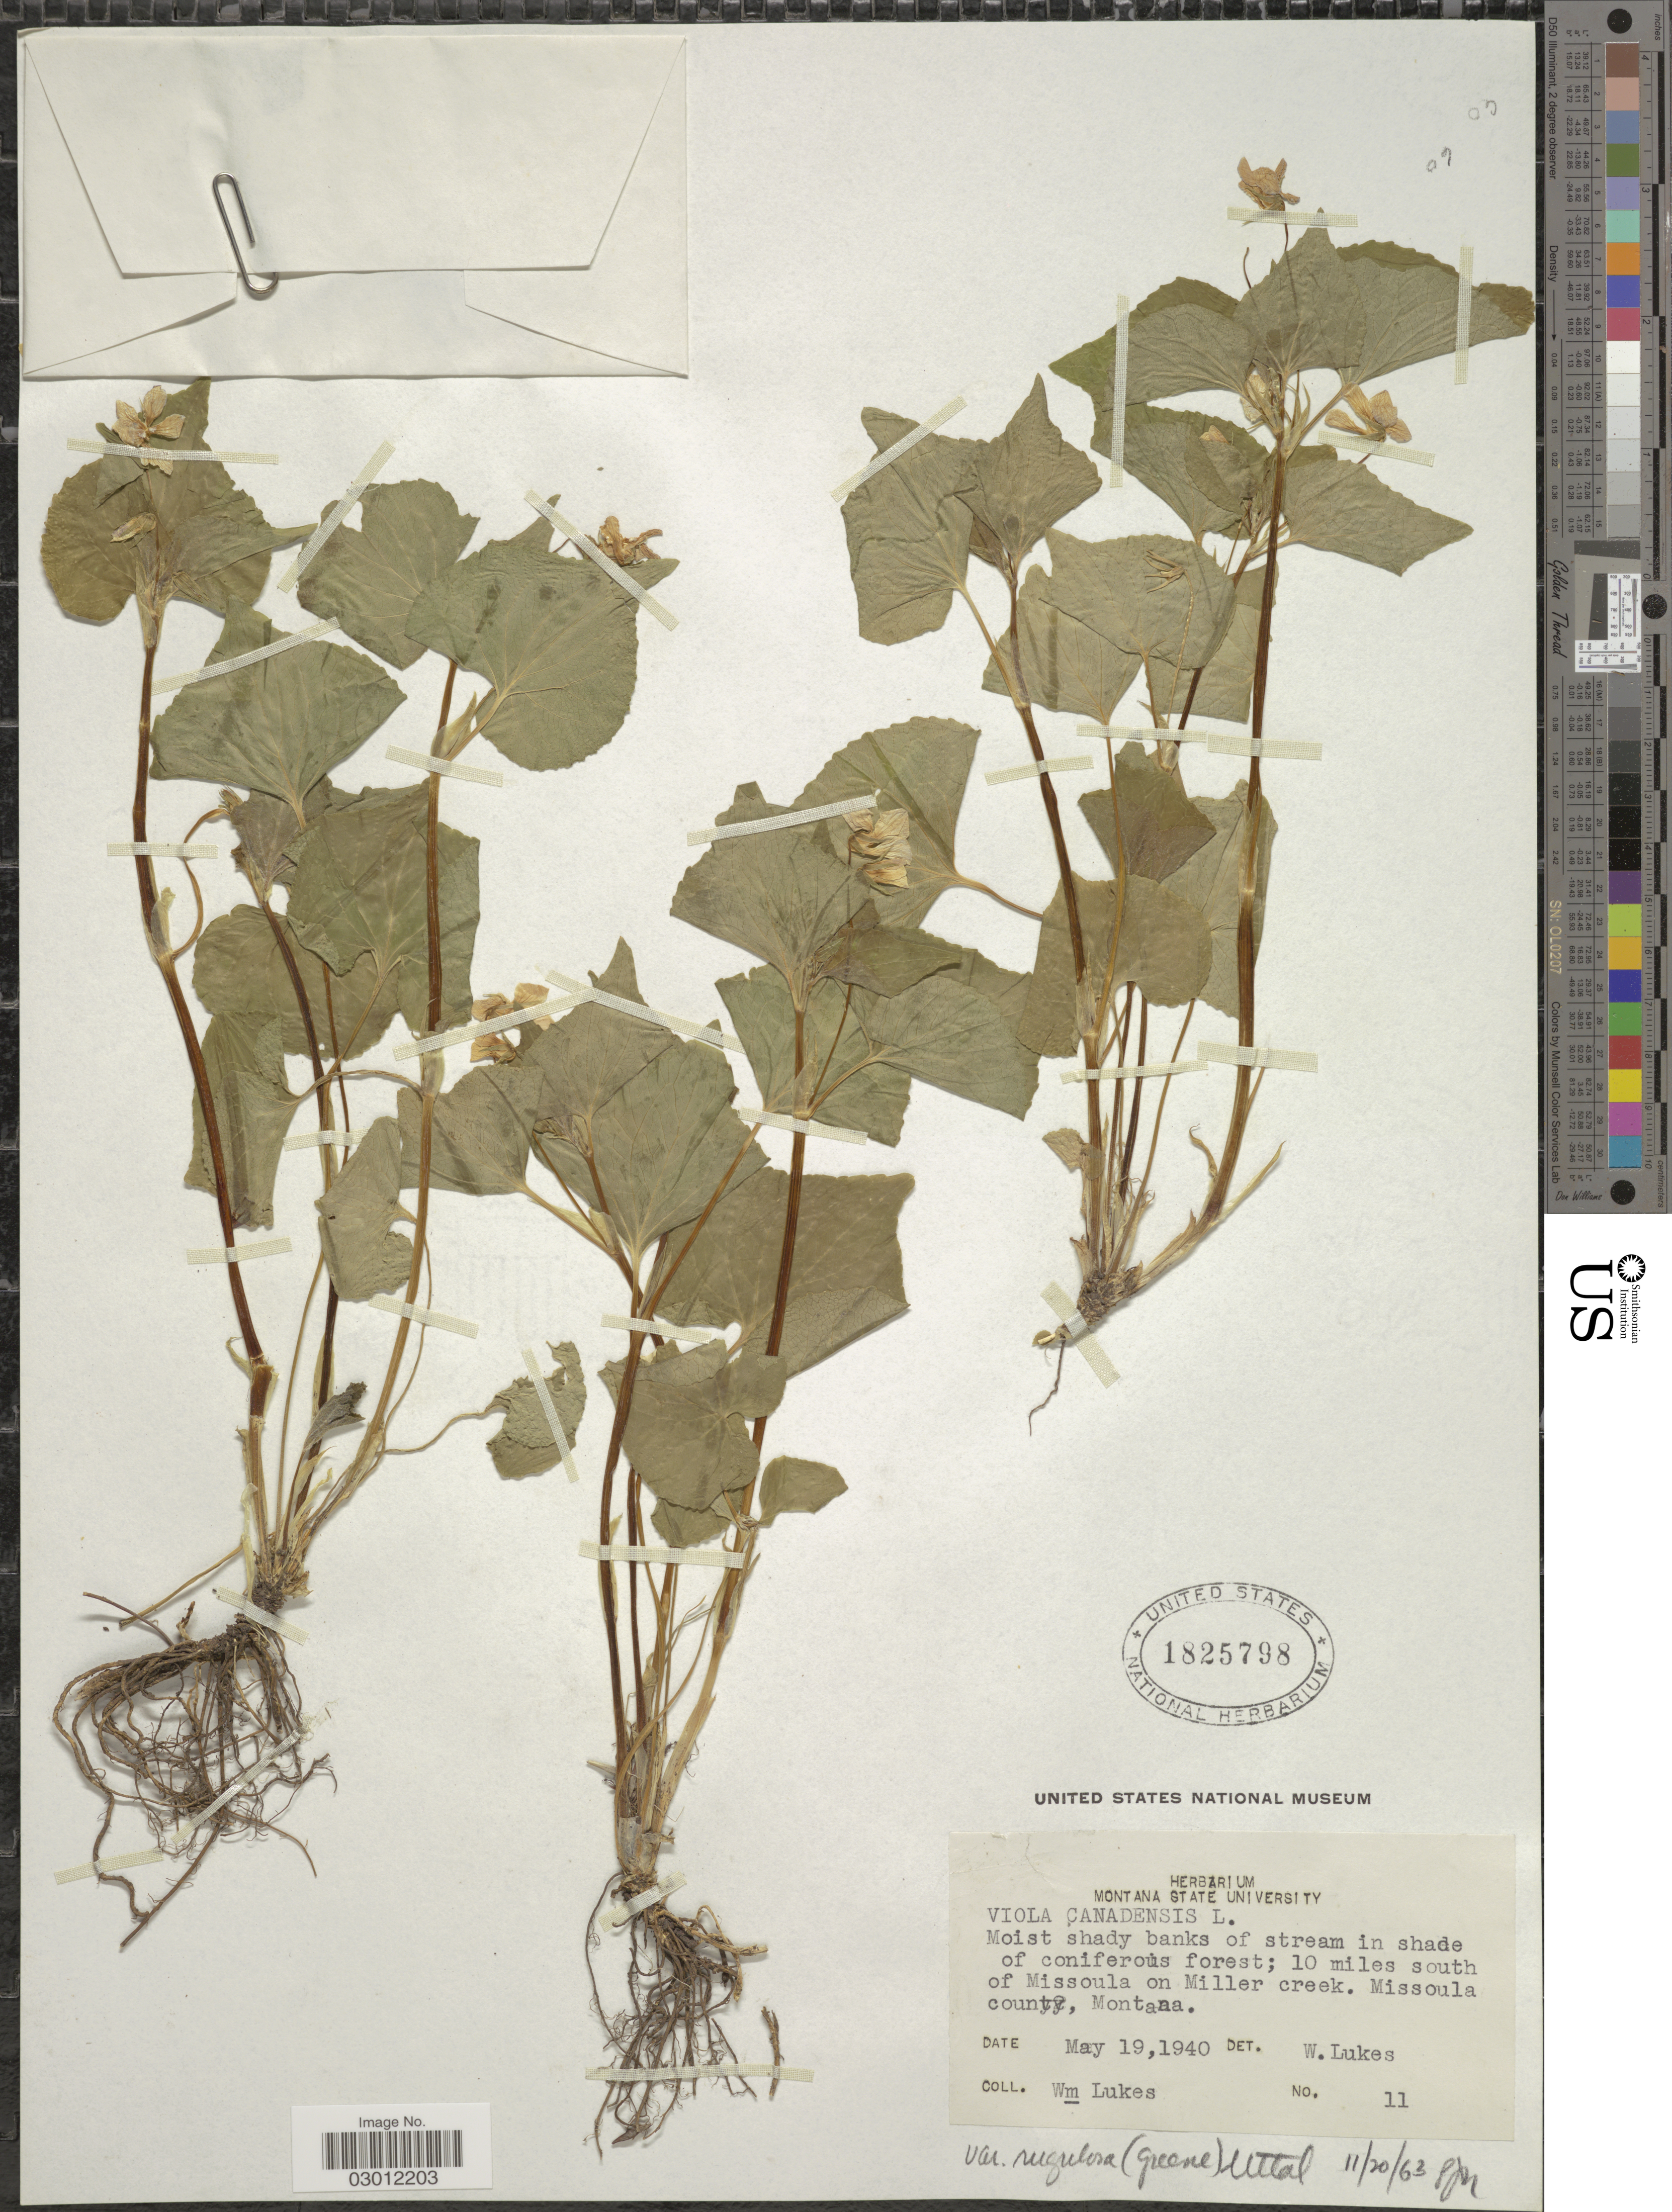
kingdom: Plantae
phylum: Tracheophyta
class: Magnoliopsida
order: Malpighiales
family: Violaceae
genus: Viola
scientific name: Viola canadensis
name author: L.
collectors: W. Lukes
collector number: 11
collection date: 1940-05-19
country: United States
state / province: Montana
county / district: Missoula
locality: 10 miles S of Missoula on Miller creek.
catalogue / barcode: US 1825798